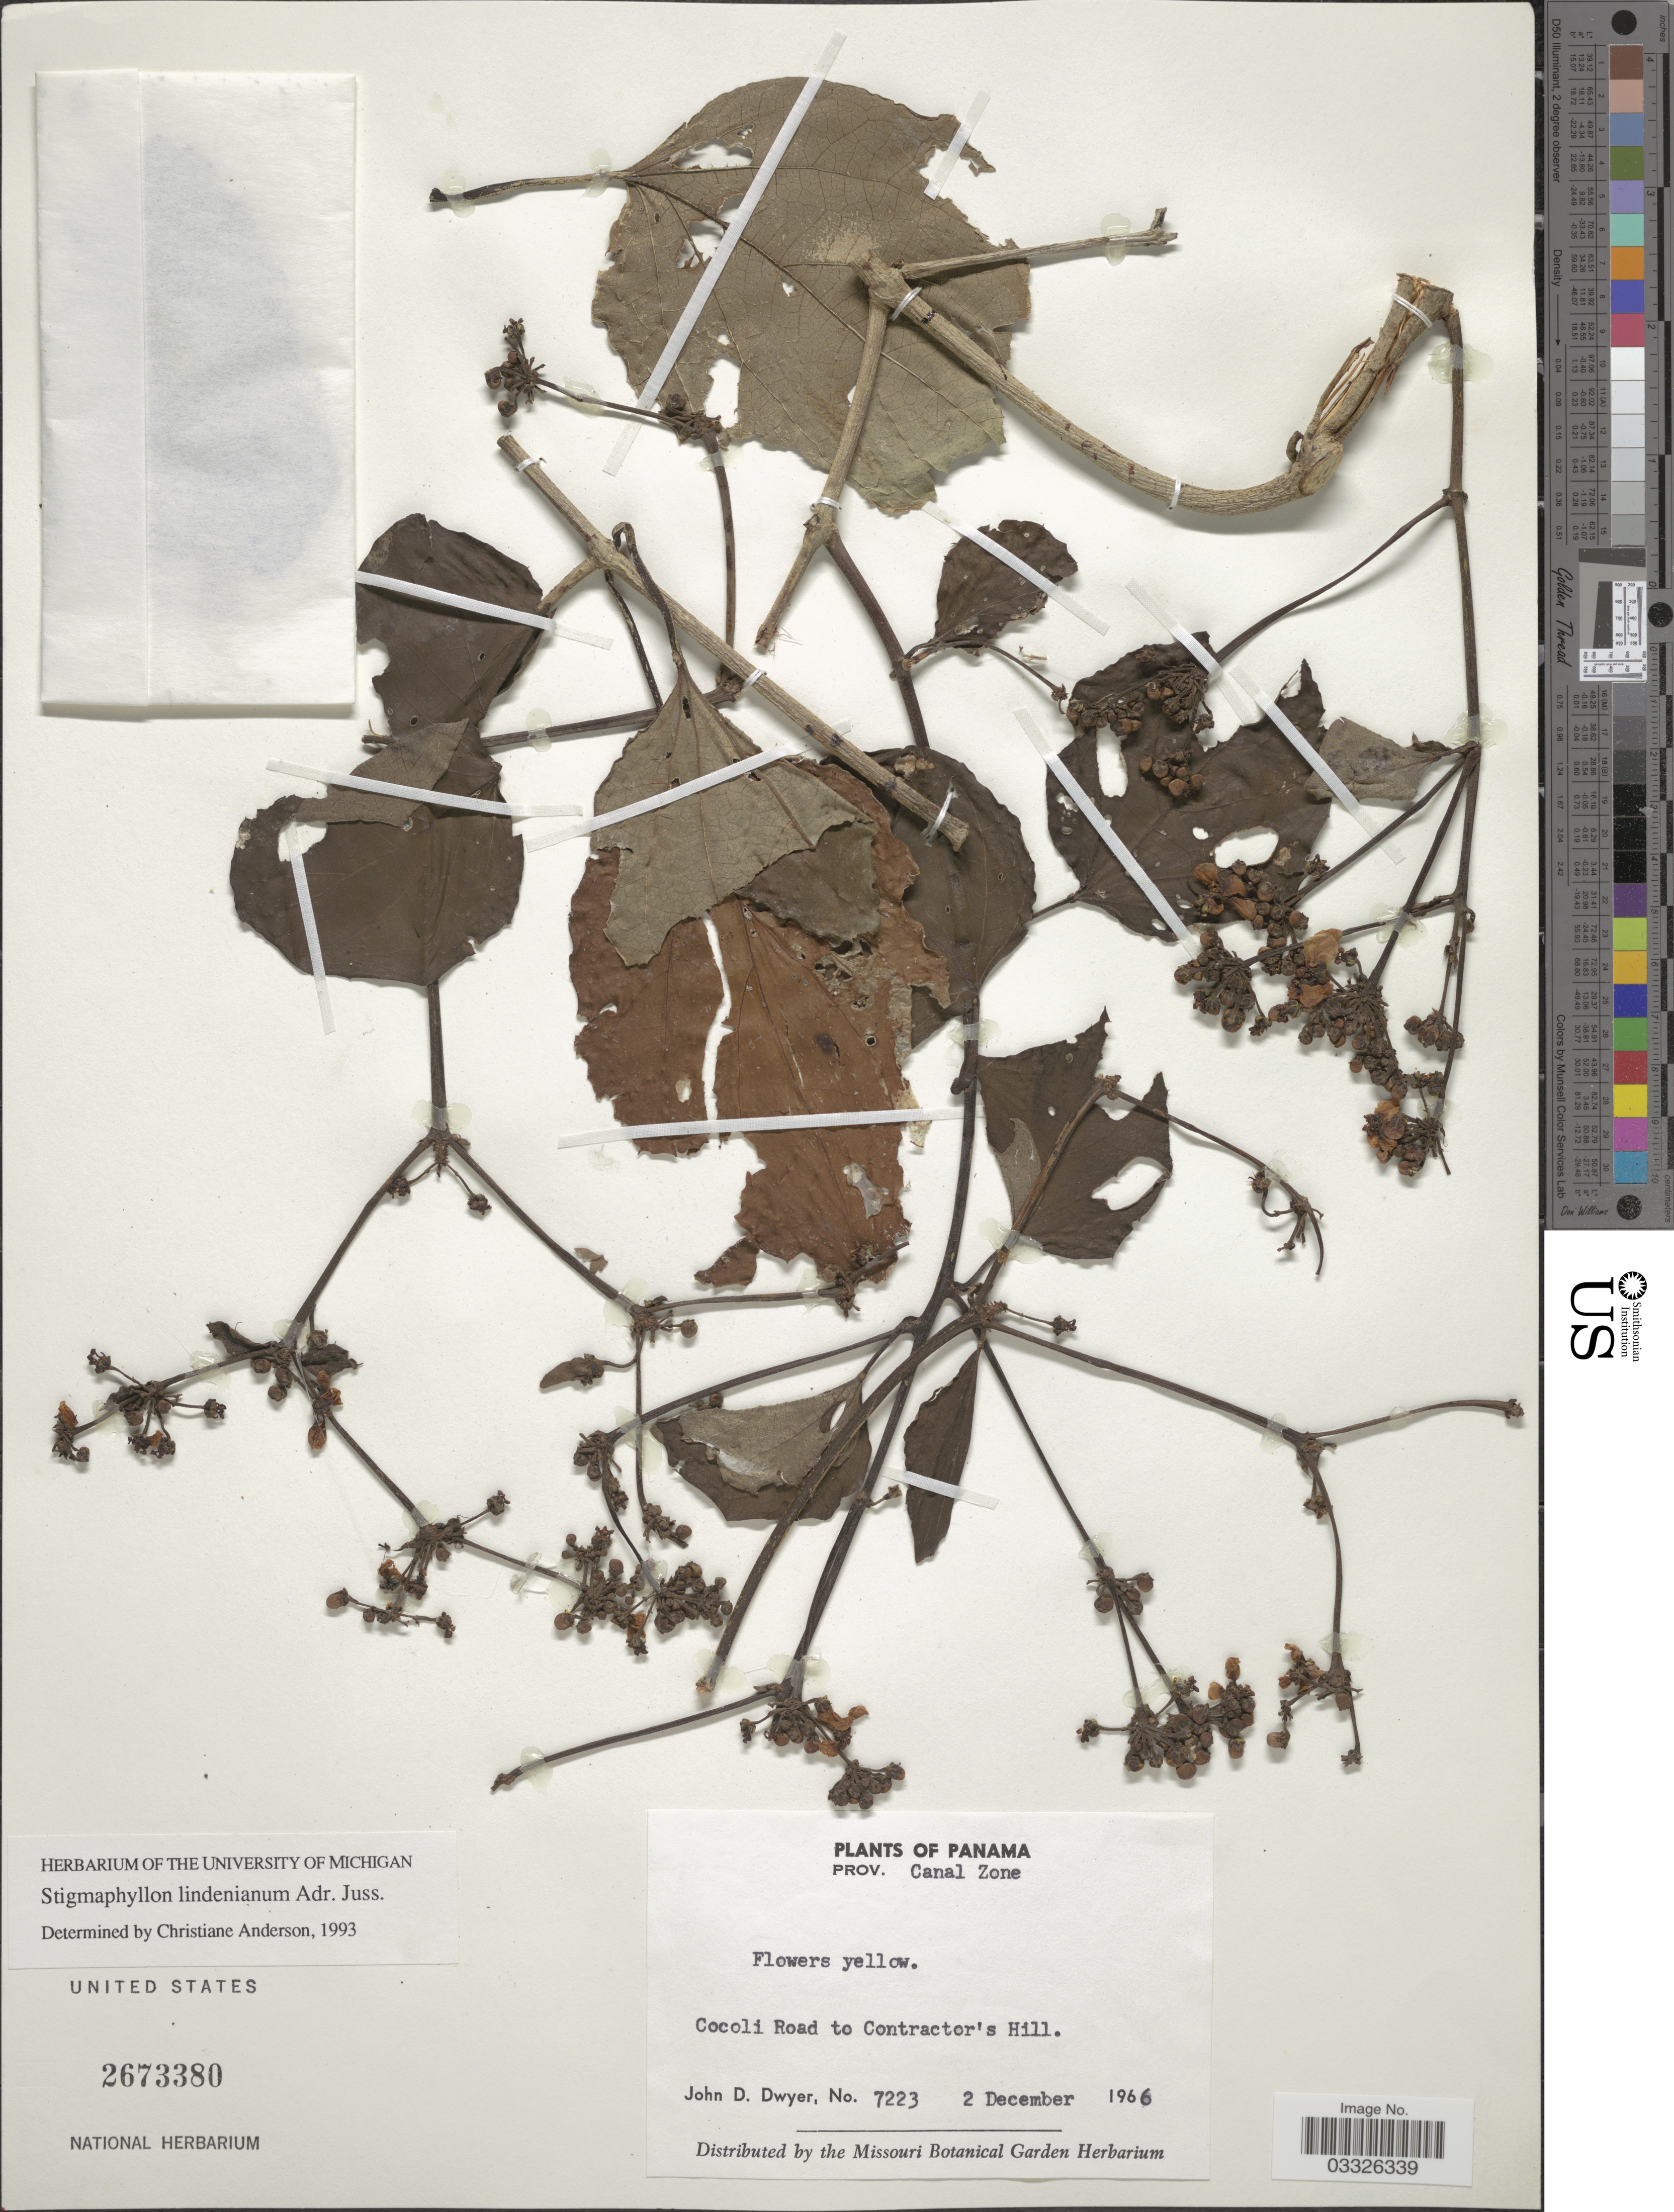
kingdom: Plantae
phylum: Tracheophyta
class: Magnoliopsida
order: Malpighiales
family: Malpighiaceae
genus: Stigmaphyllon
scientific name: Stigmaphyllon lindenianum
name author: A. Juss.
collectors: J. D. Dwyer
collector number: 7223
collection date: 1966-12-02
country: Panama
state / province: Panamá Oeste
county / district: Canal Zone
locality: Cocoli Road to Contractor's Hill.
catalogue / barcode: US 2673380